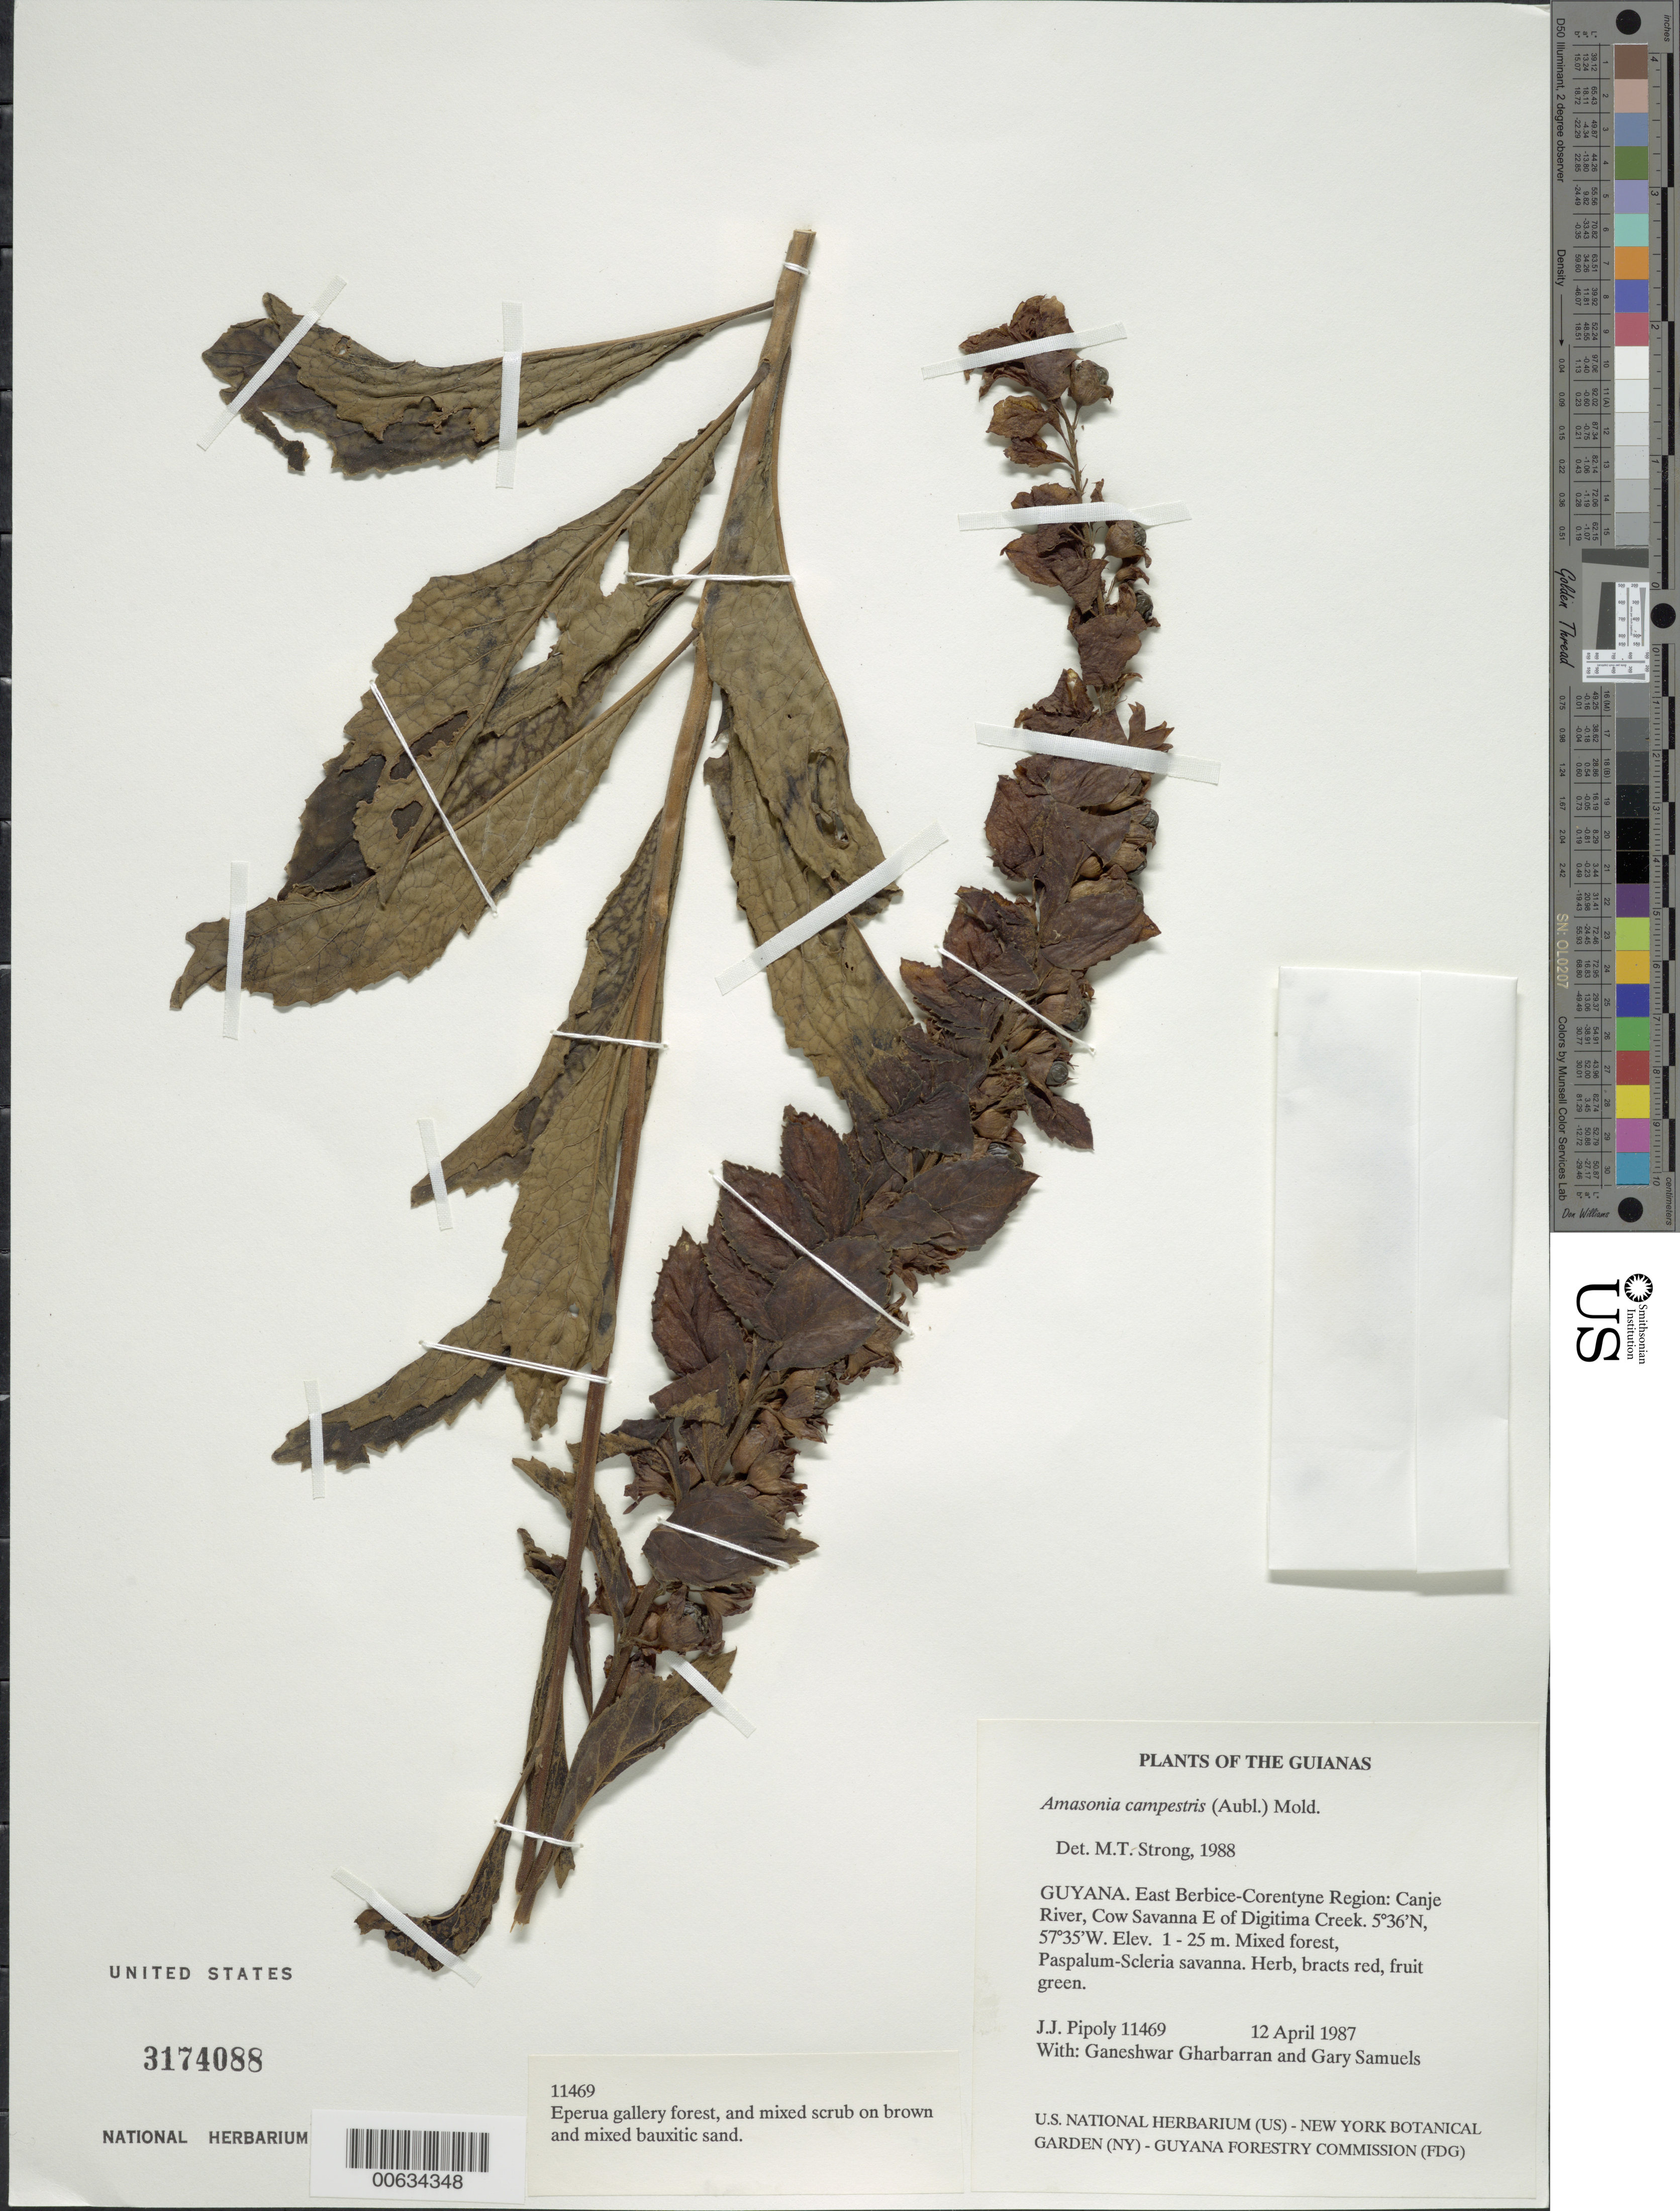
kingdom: Plantae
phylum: Tracheophyta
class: Magnoliopsida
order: Lamiales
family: Lamiaceae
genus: Amasonia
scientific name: Amasonia campestris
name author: (Aubl.) Moldenke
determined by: Strong, M. T., (US), Smithsonian Institution - National Museum of Natural History (UNITED STATES)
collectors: J. J. Pipoly, G. Gharbarran & G. Samuels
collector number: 11469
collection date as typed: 12 April 1987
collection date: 1987-04-12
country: Guyana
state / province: E. Berbice-Corentyne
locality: Canje River, Cow Savanna E of Digitima Creek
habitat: Mixed forest, Paspalum-Scleria savanna, Eperua gallery forest and mixed scrub on brown and mixed bauxitic sand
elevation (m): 1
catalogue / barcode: US 3174088